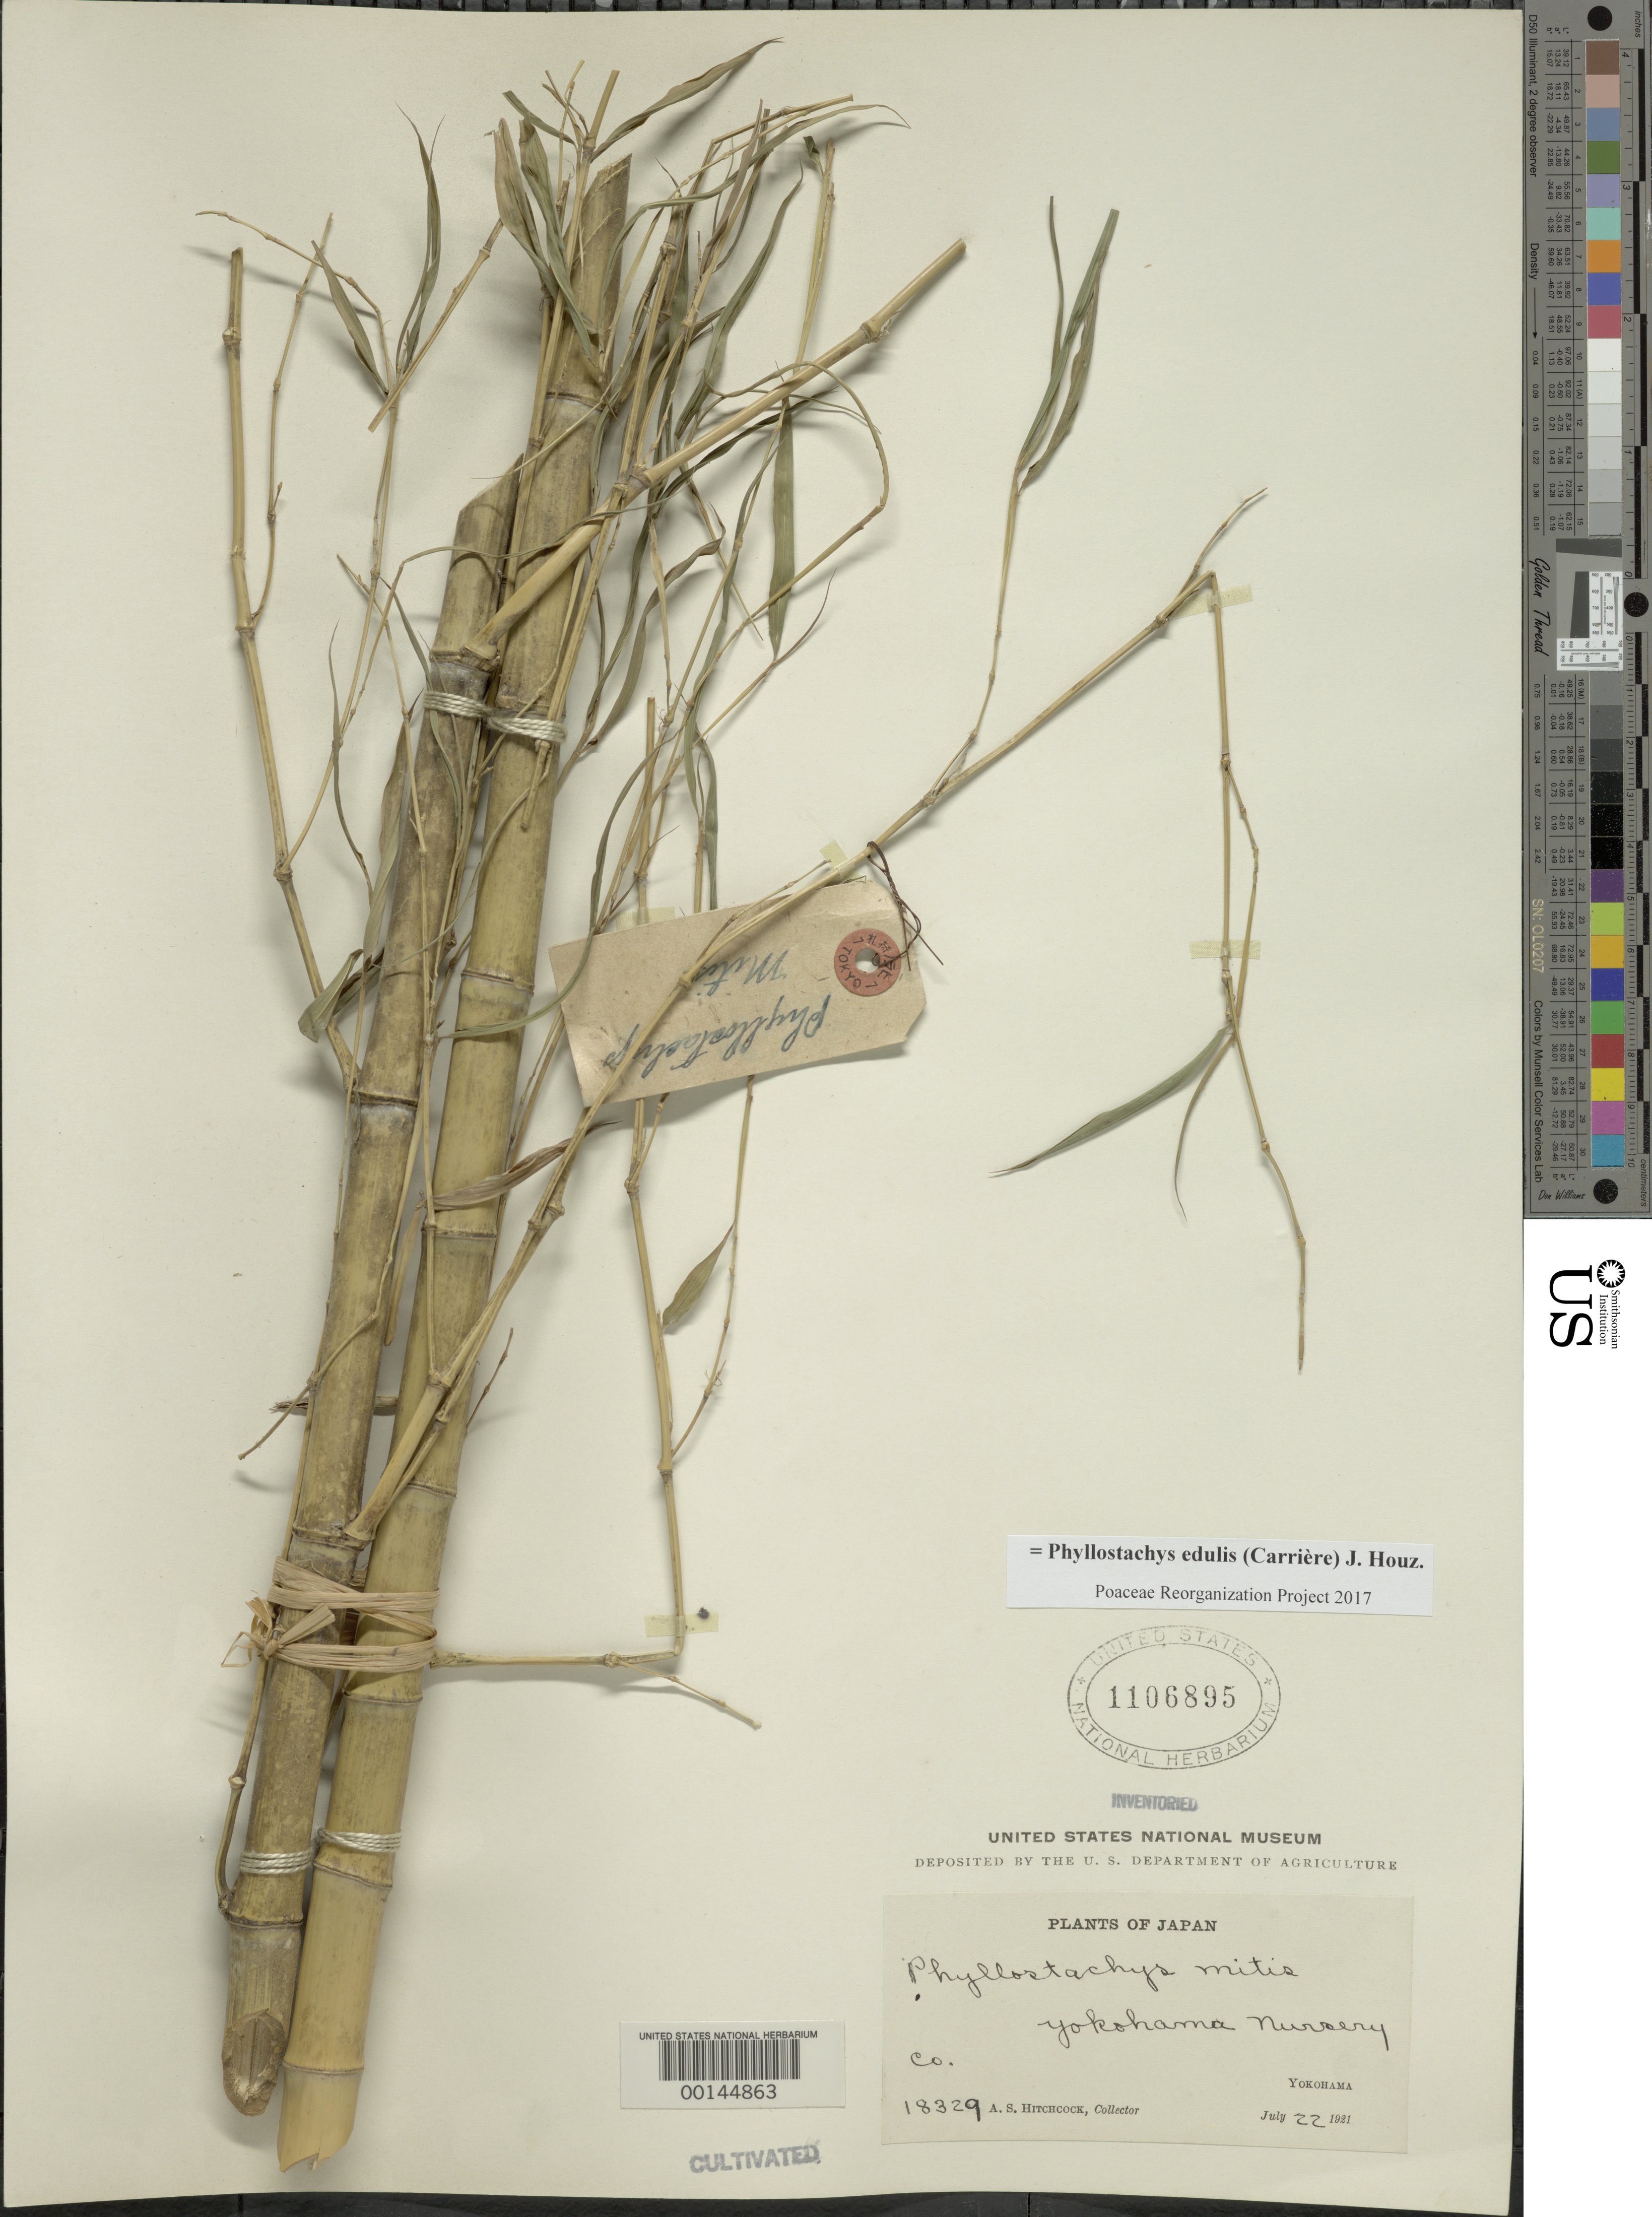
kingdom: Plantae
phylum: Tracheophyta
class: Liliopsida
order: Poales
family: Poaceae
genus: Phyllostachys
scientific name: Phyllostachys edulis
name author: (Carrière) J. Houz.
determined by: Poaceae Reorganization Project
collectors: A. S. Hitchcock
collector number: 18329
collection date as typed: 22 Jul 1921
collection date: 1921-07-22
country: Japan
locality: Yokohama, yokohama nursery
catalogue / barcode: US 1106895